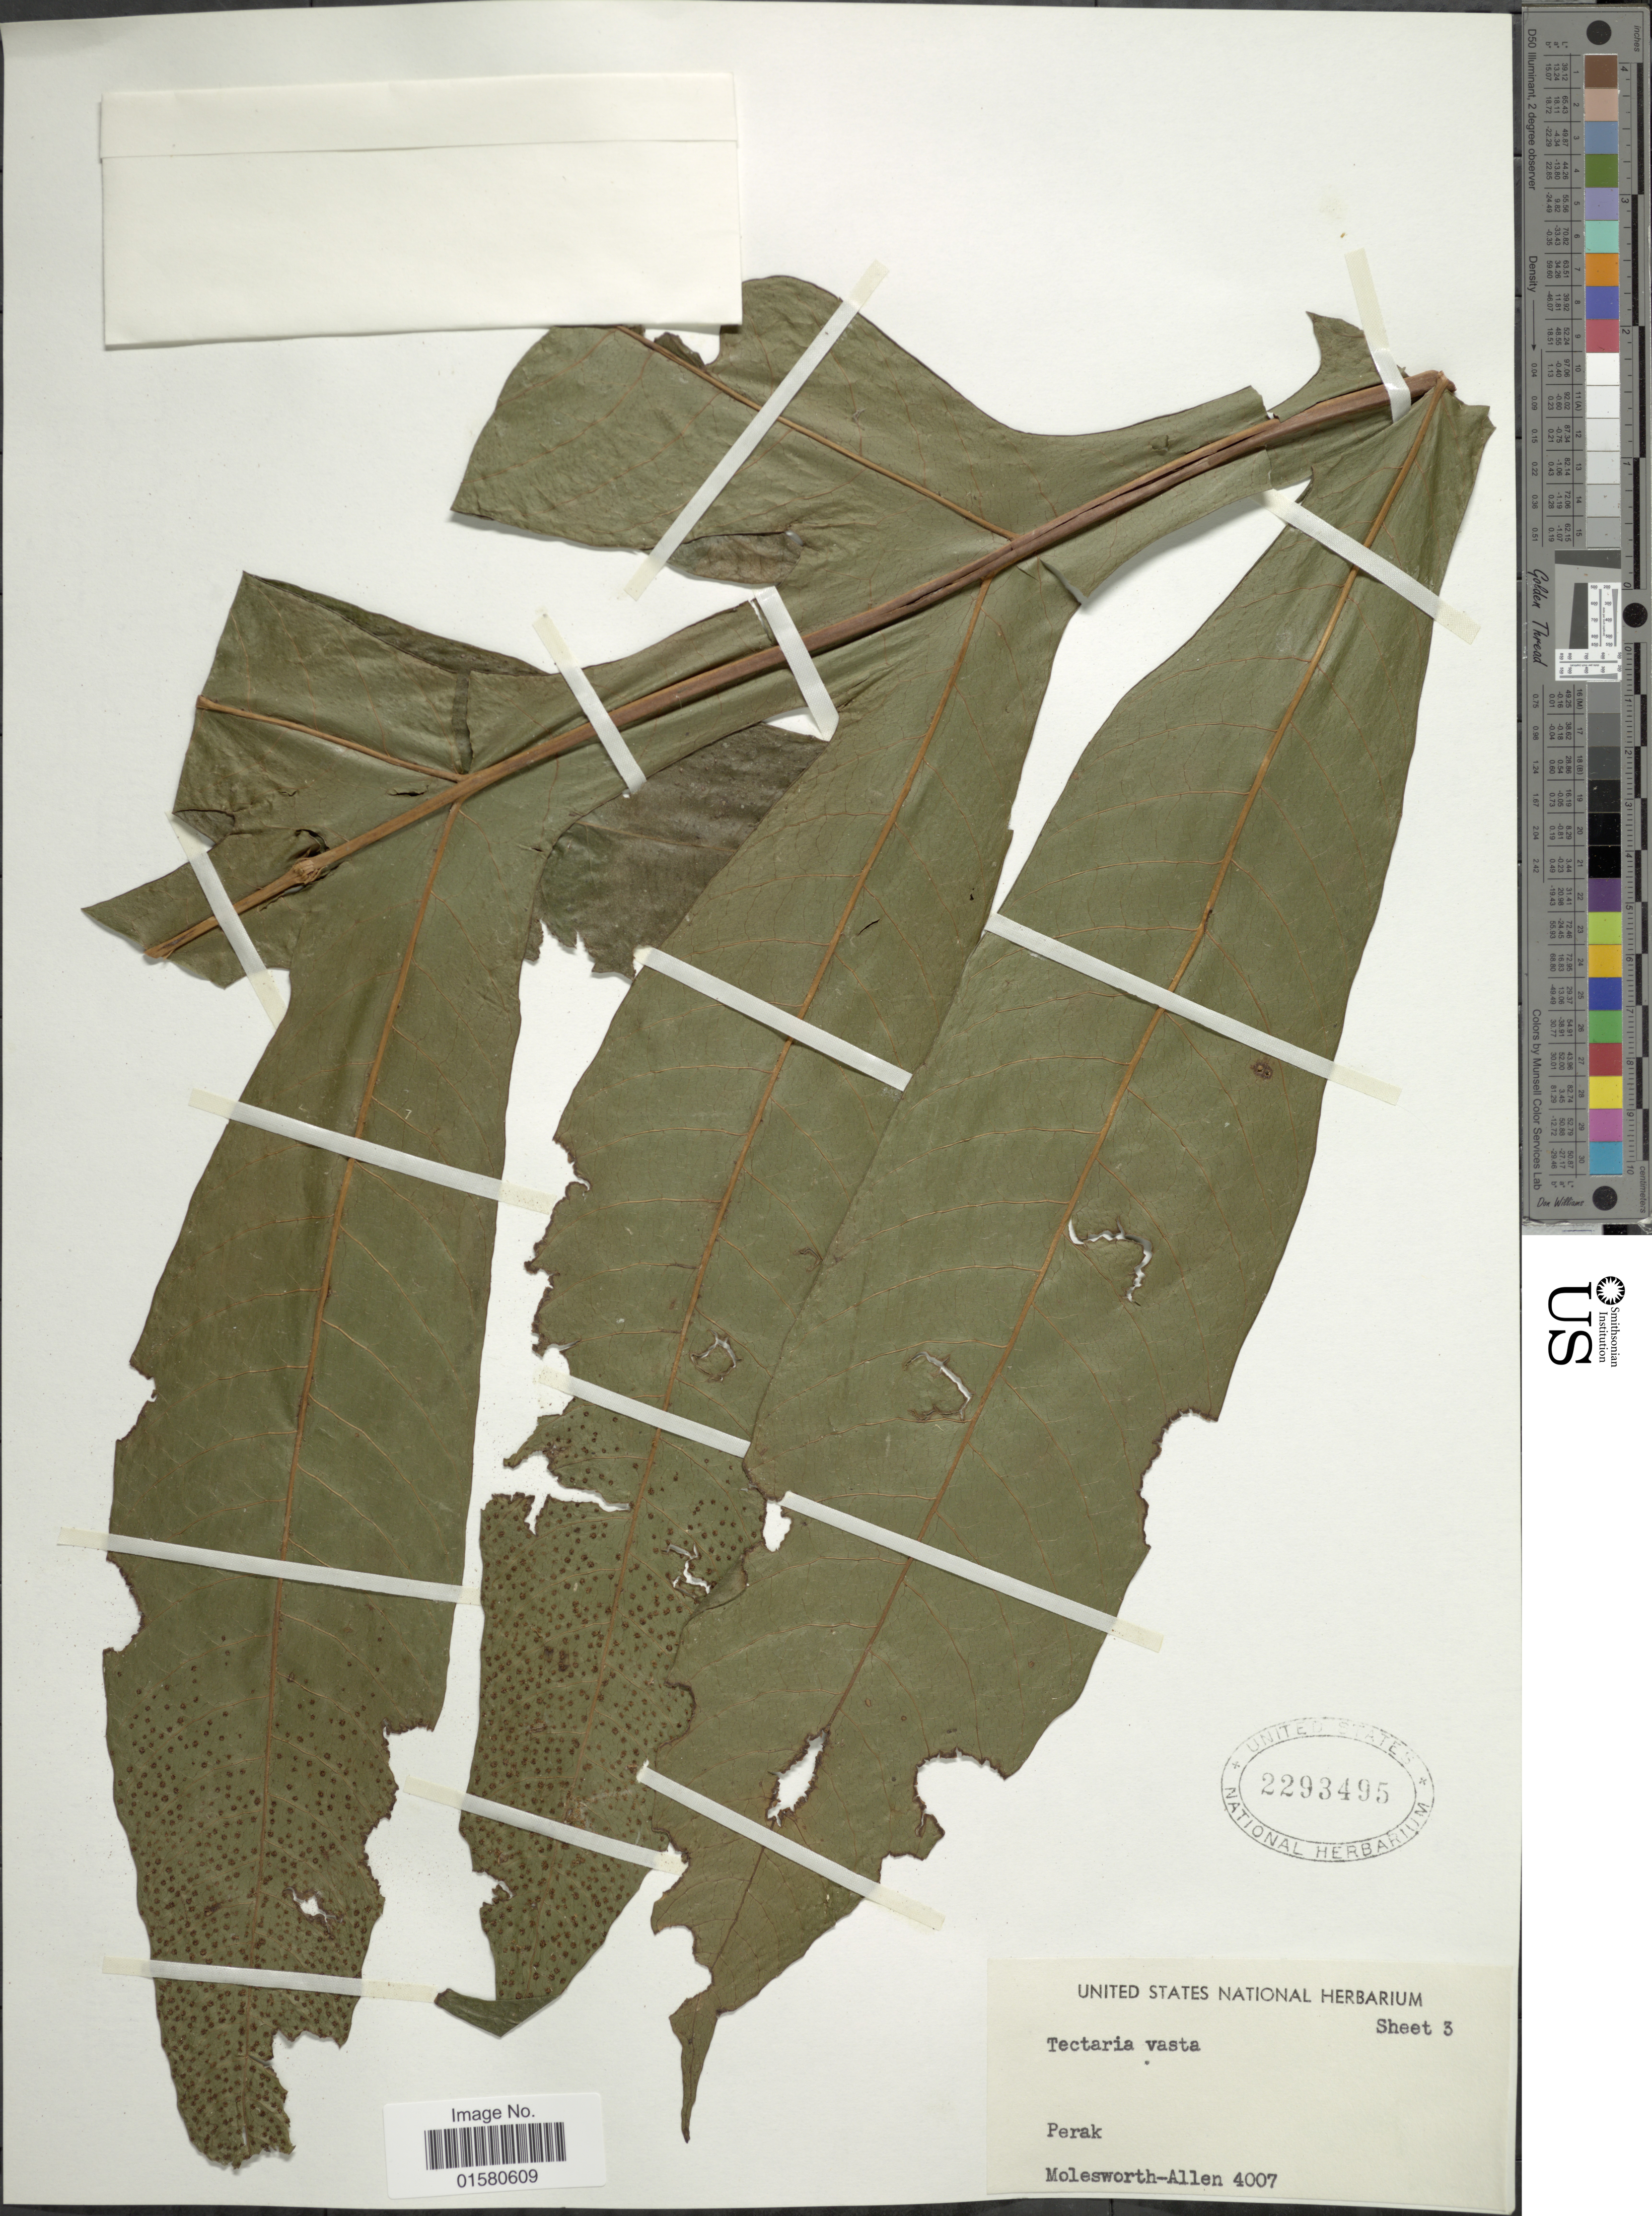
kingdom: Plantae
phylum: Tracheophyta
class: Polypodiopsida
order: Polypodiales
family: Tectariaceae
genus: Tectaria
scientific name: Tectaria vasta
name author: (Bedd.) Copel.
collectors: B. E. G. Molesworth-Allen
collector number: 4007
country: Malaysia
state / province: Perak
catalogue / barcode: US 2293495